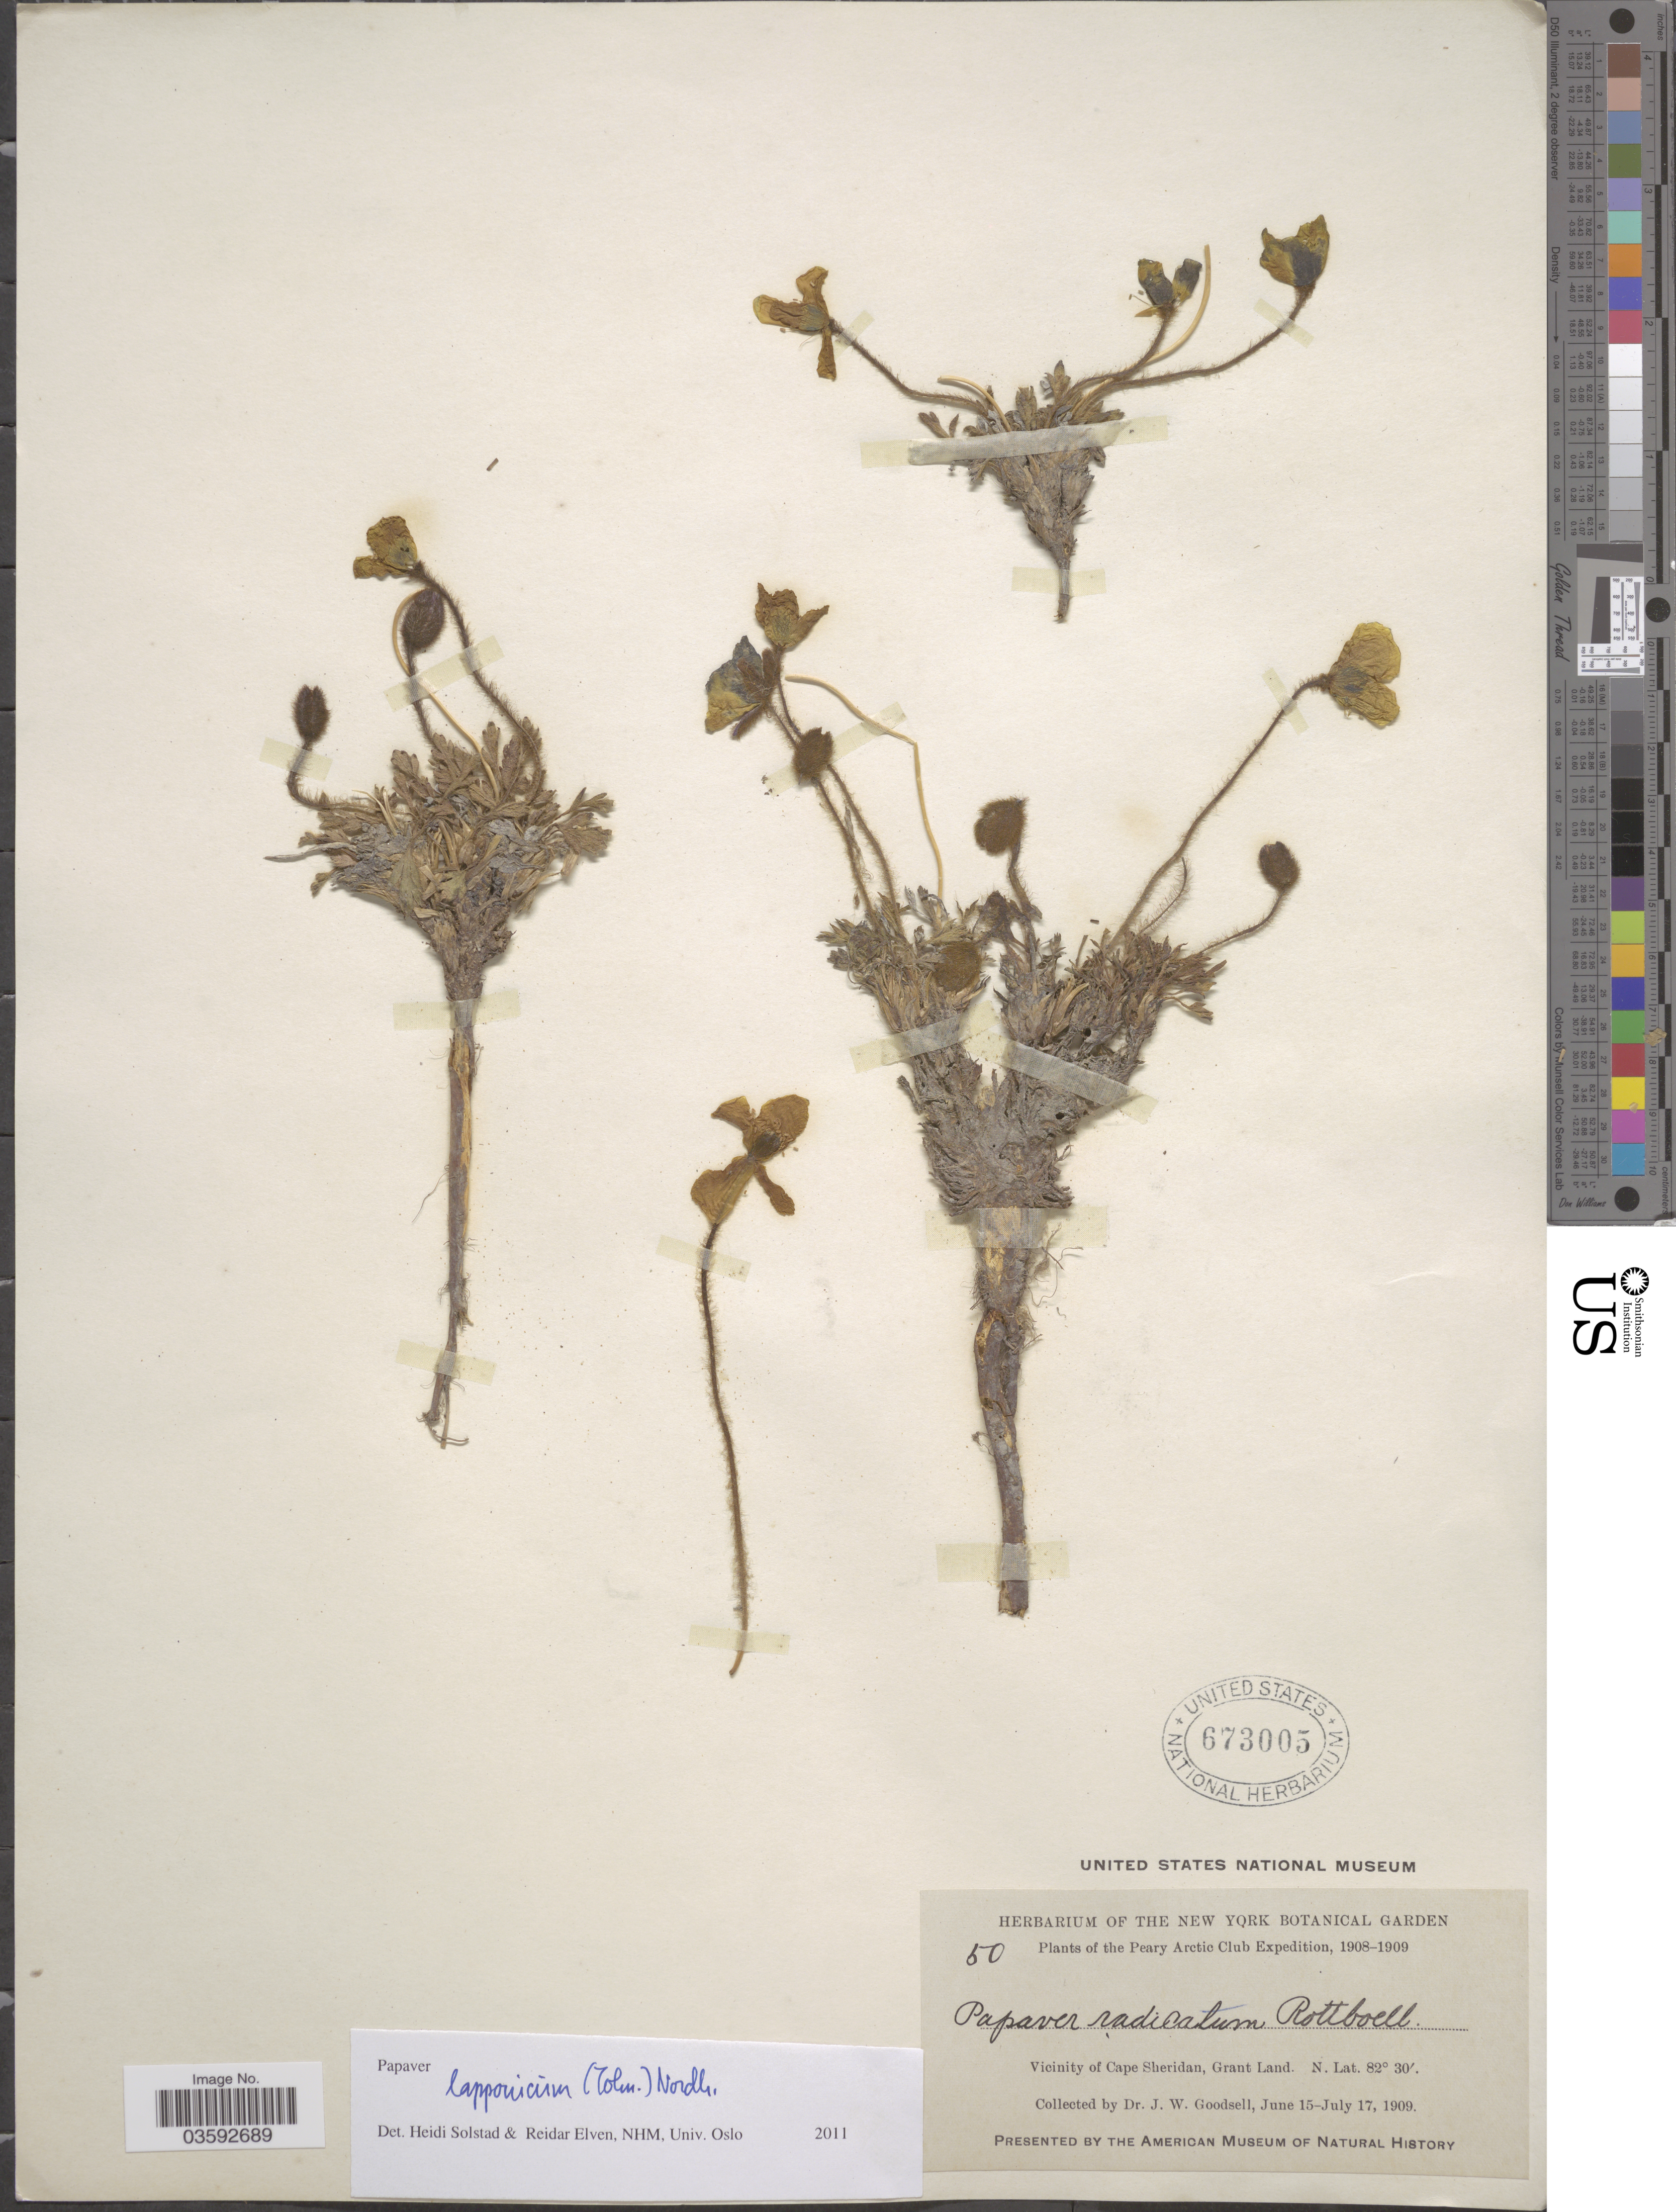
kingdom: Plantae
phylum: Tracheophyta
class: Magnoliopsida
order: Ranunculales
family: Papaveraceae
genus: Papaver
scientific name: Papaver lapponicum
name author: (Tolm.) Nordh.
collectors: J. Goodsell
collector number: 50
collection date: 1909-06-15/1909-07-17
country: Canada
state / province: Nunavut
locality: Peary Arctic Club. Vicinity of Cape Sheridan, Grant Land.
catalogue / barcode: US 673005